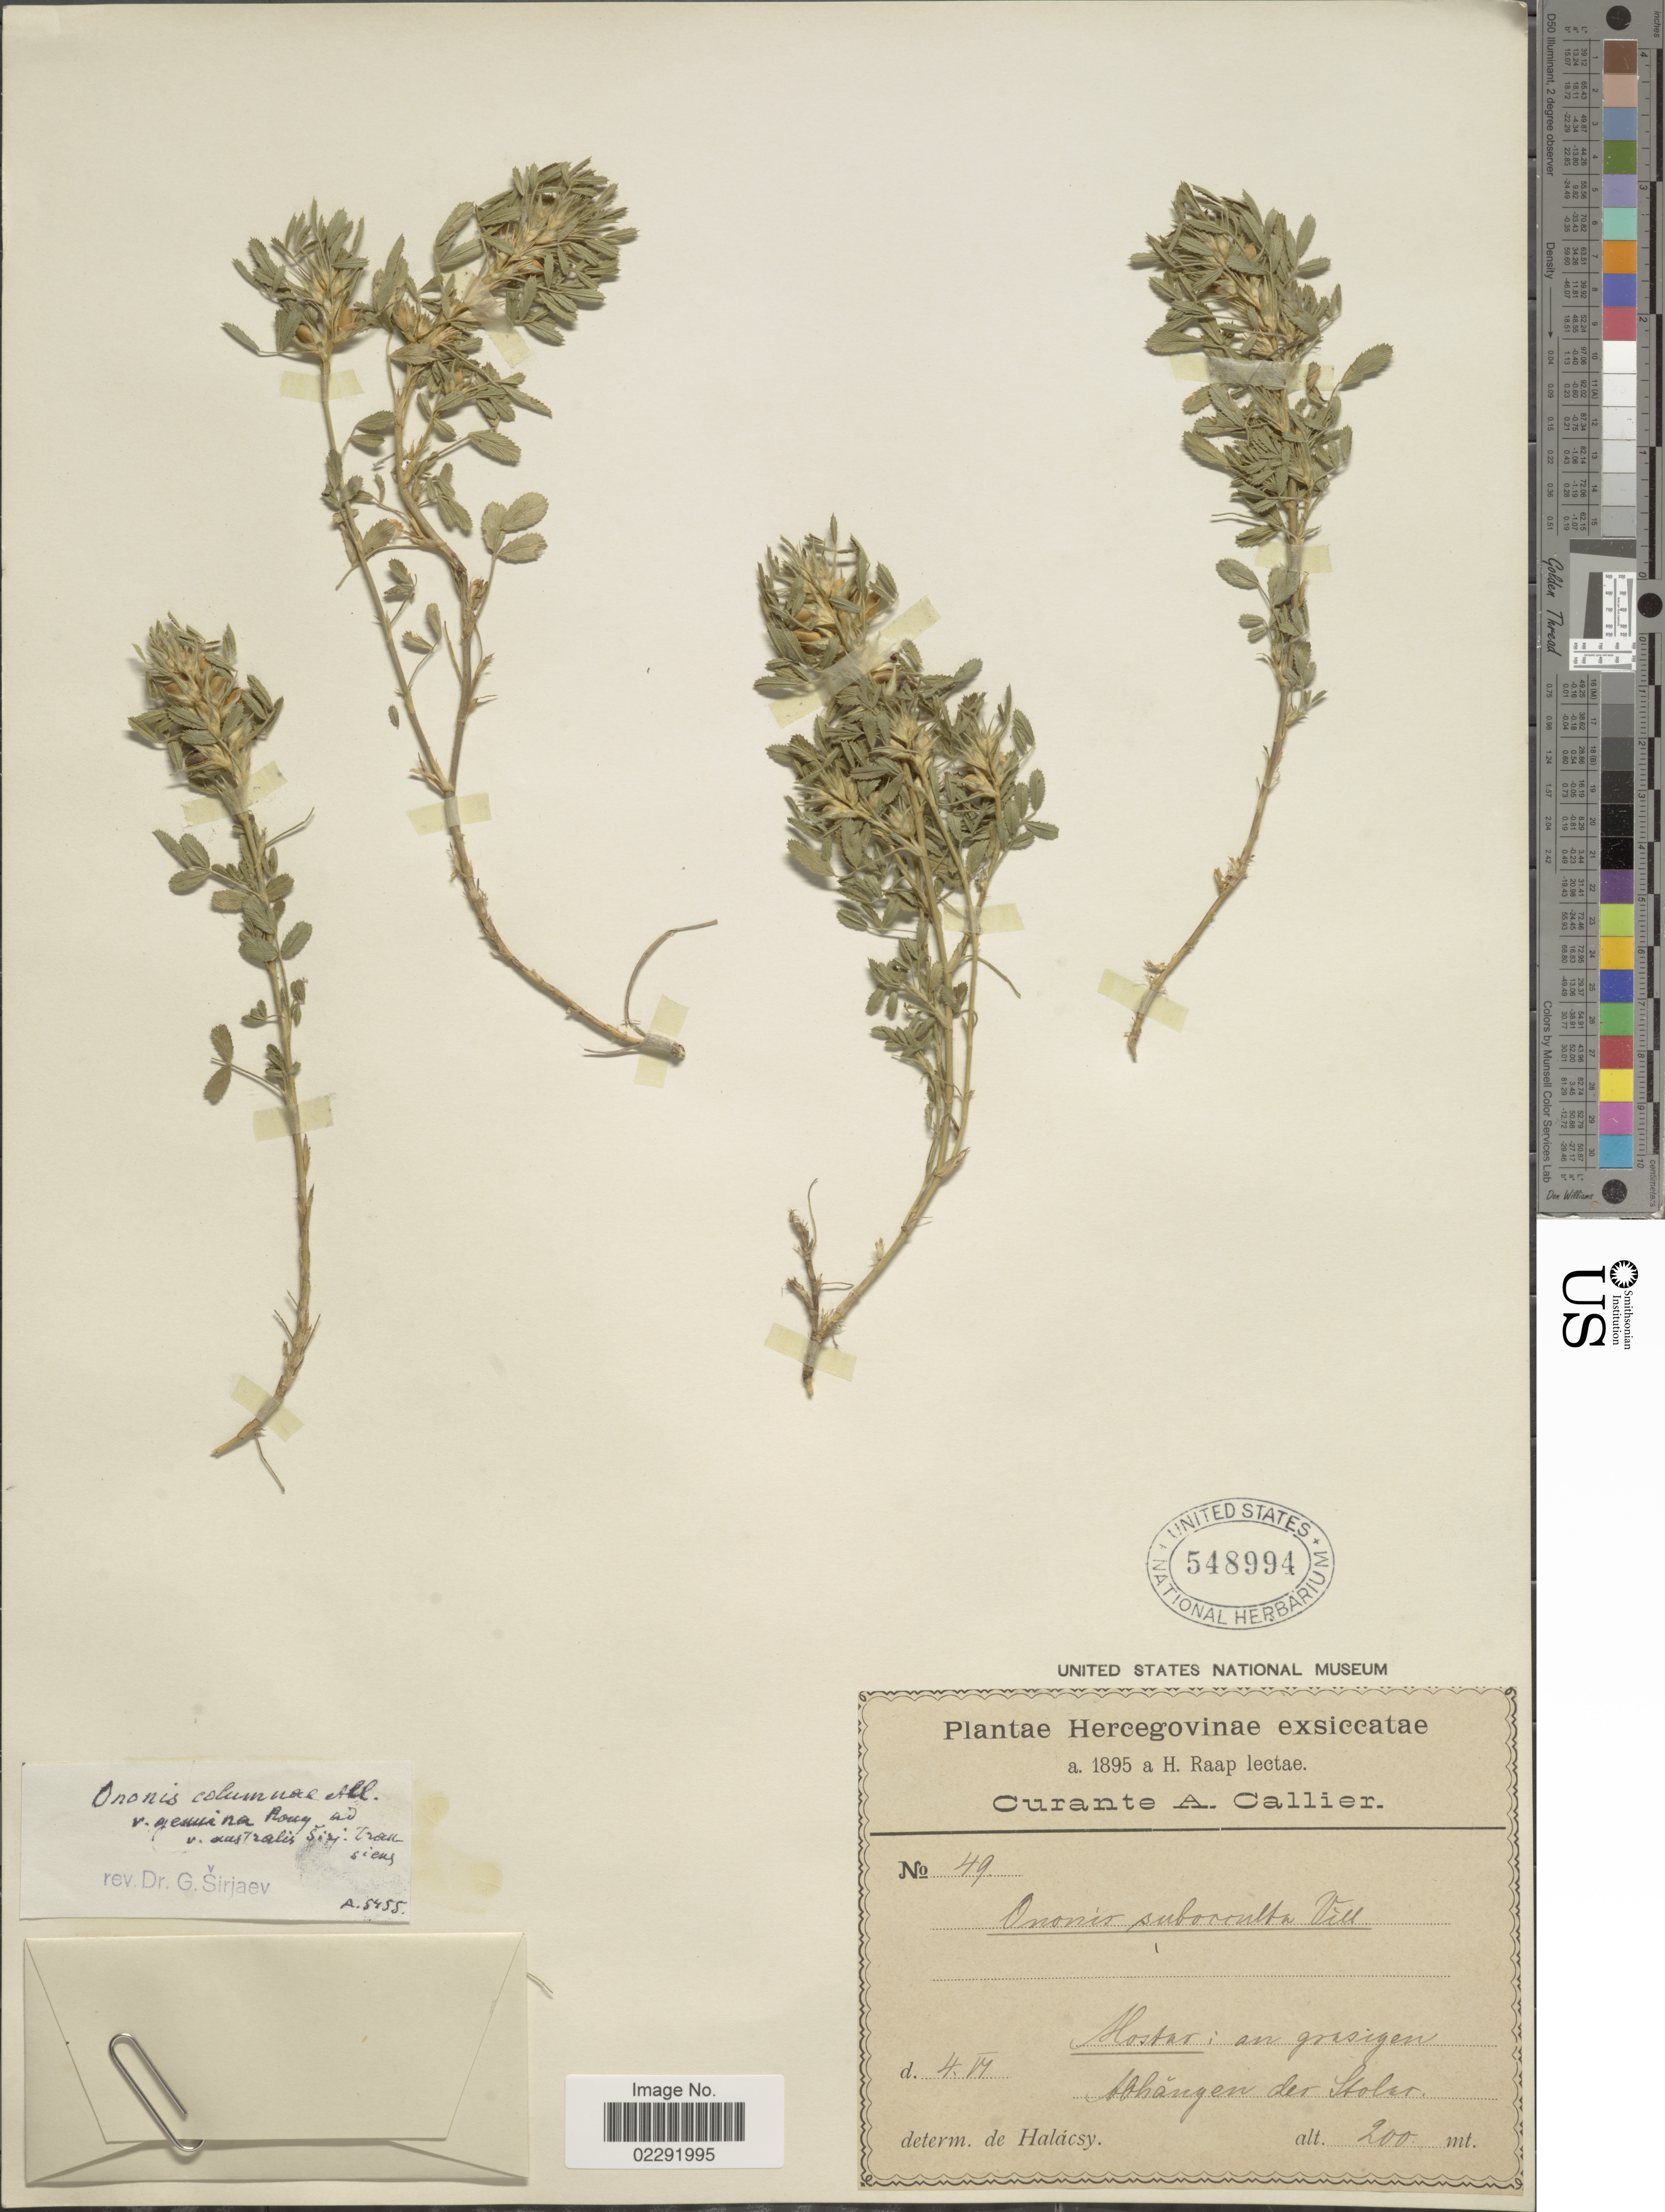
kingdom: Plantae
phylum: Tracheophyta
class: Magnoliopsida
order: Fabales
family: Fabaceae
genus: Ononis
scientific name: Ononis pusilla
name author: L.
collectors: H. Raap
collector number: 49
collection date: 1895-06-04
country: Bosnia and Herzegovina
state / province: Federation of B&H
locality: Hercegovinae, Mostar: an grasigen Abhangen der Stolac. [interpreted]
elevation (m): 200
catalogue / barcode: US 548994